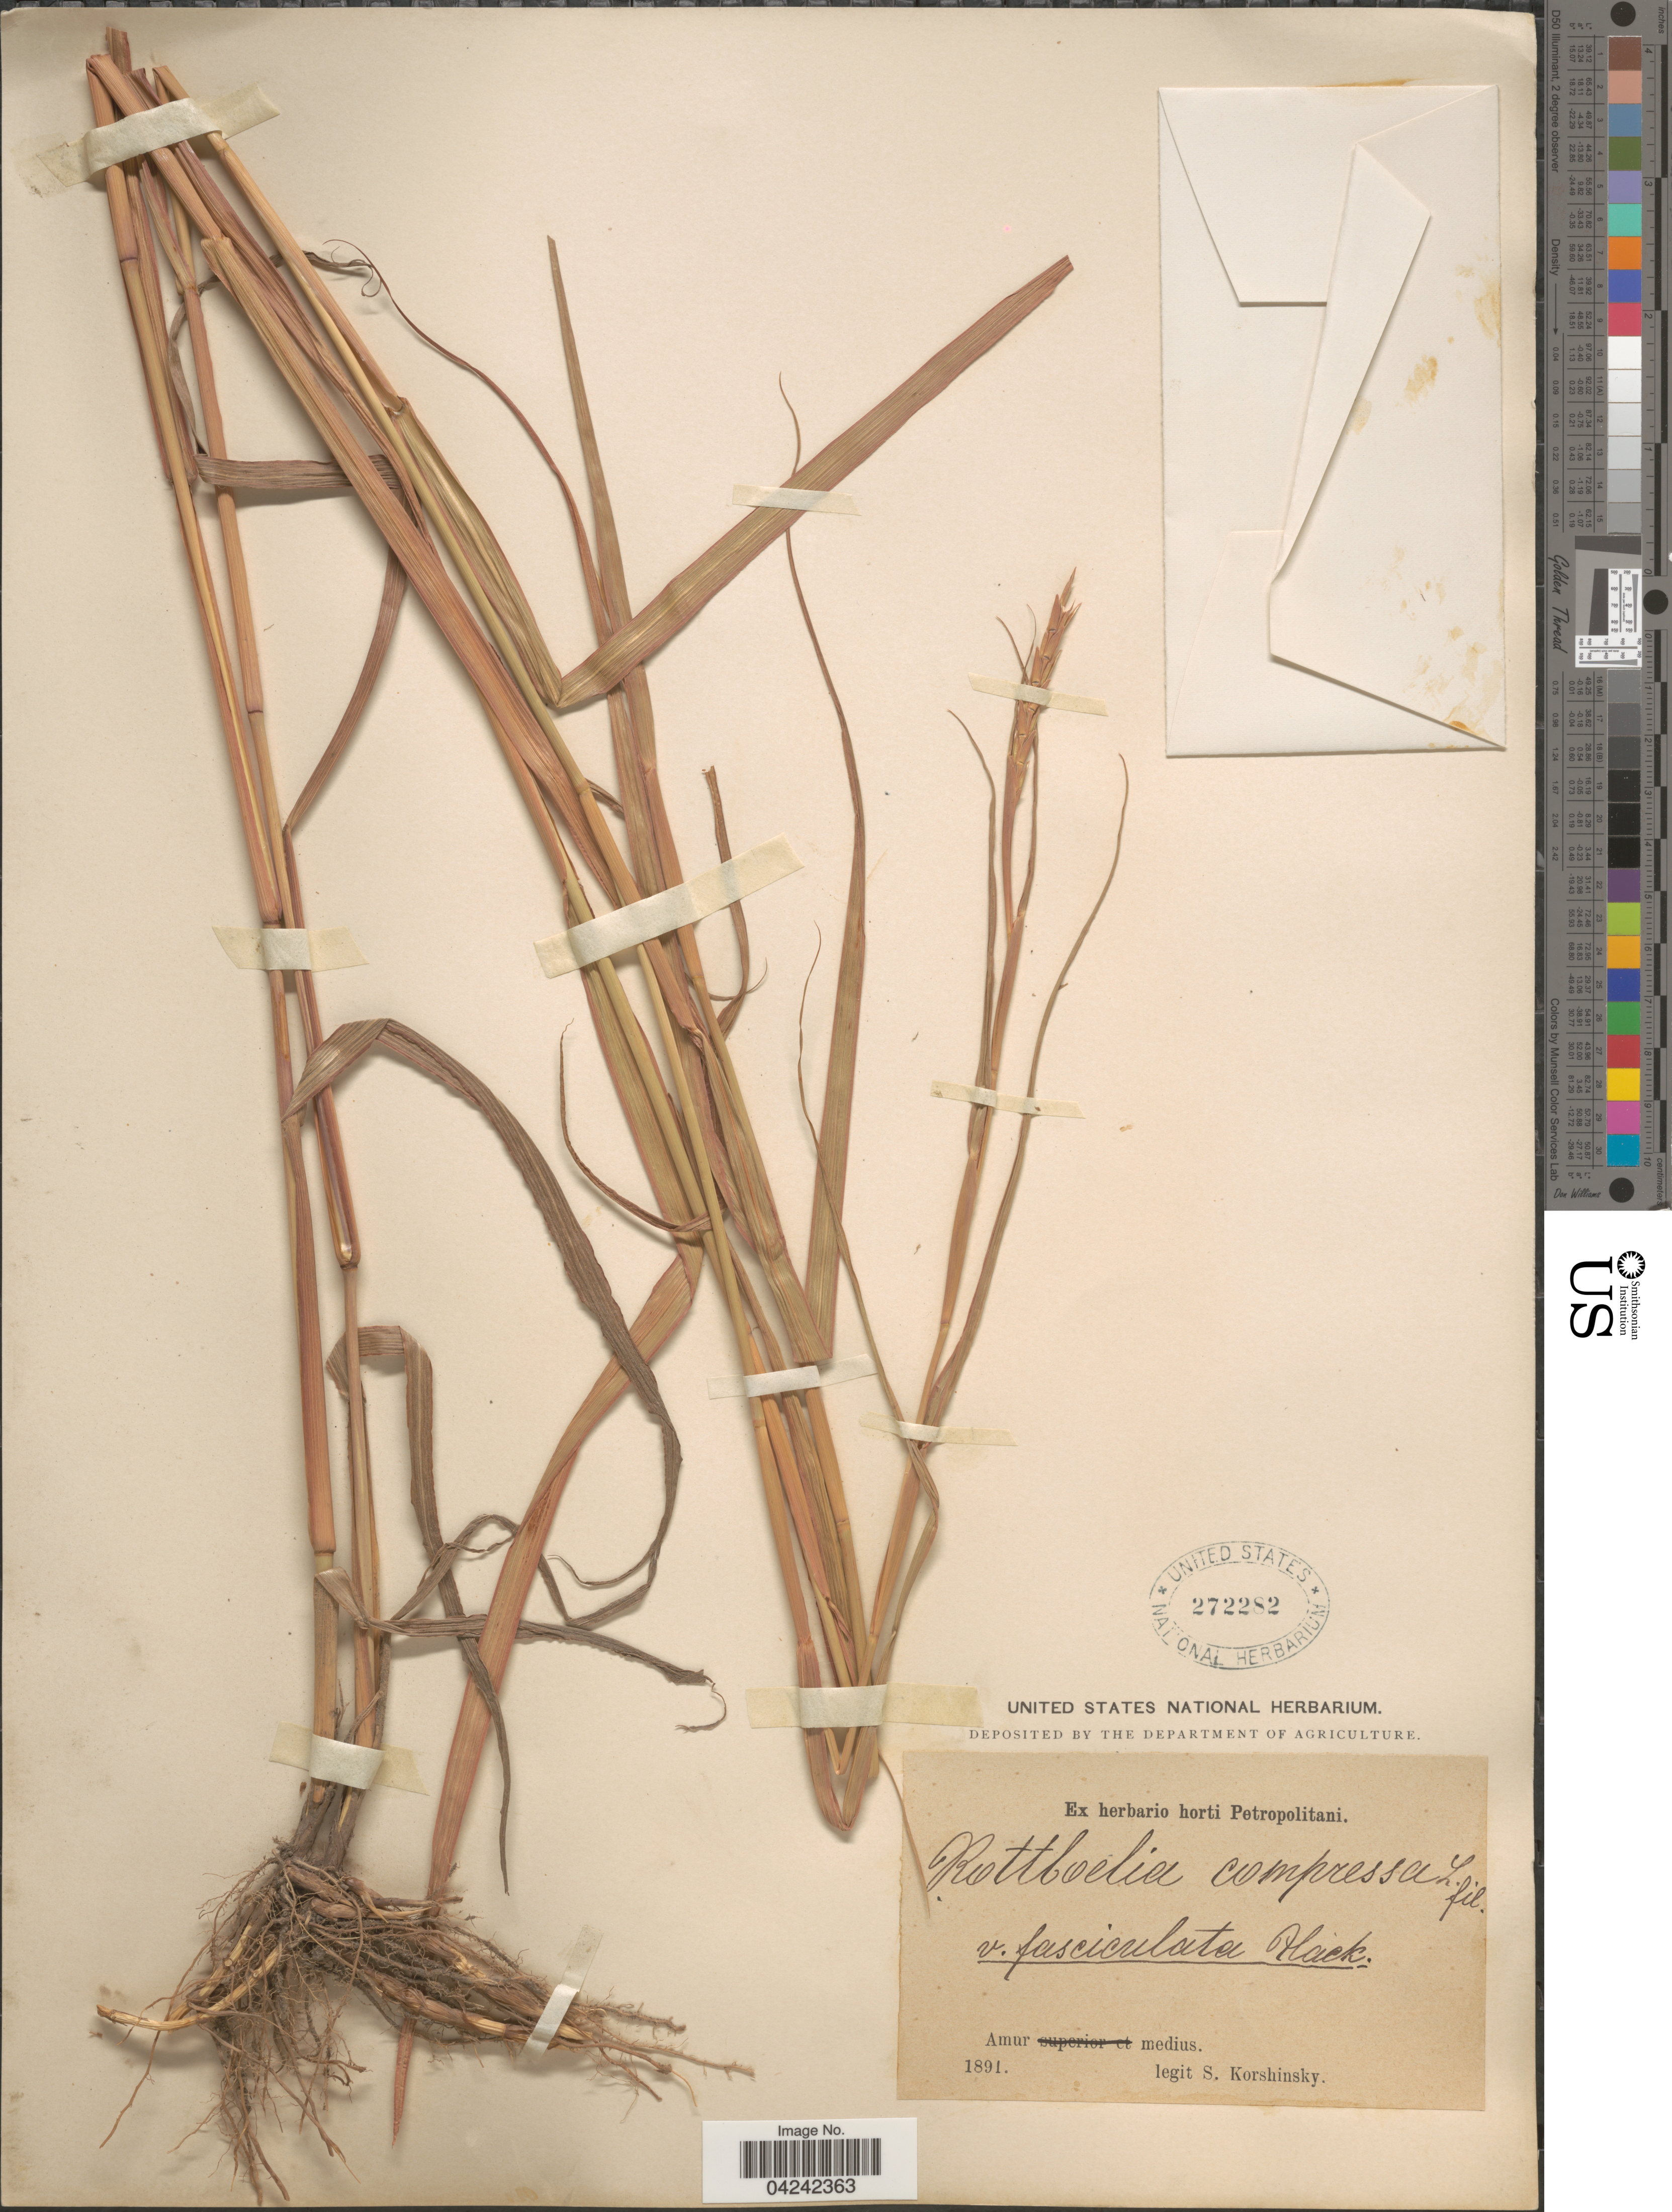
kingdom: Plantae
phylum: Tracheophyta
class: Liliopsida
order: Poales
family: Poaceae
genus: Rottboellia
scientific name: Rottboellia sp.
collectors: S. I. Korshinsky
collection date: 1891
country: Russian Federation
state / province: Amur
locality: Amur medius.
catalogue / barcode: US 272282